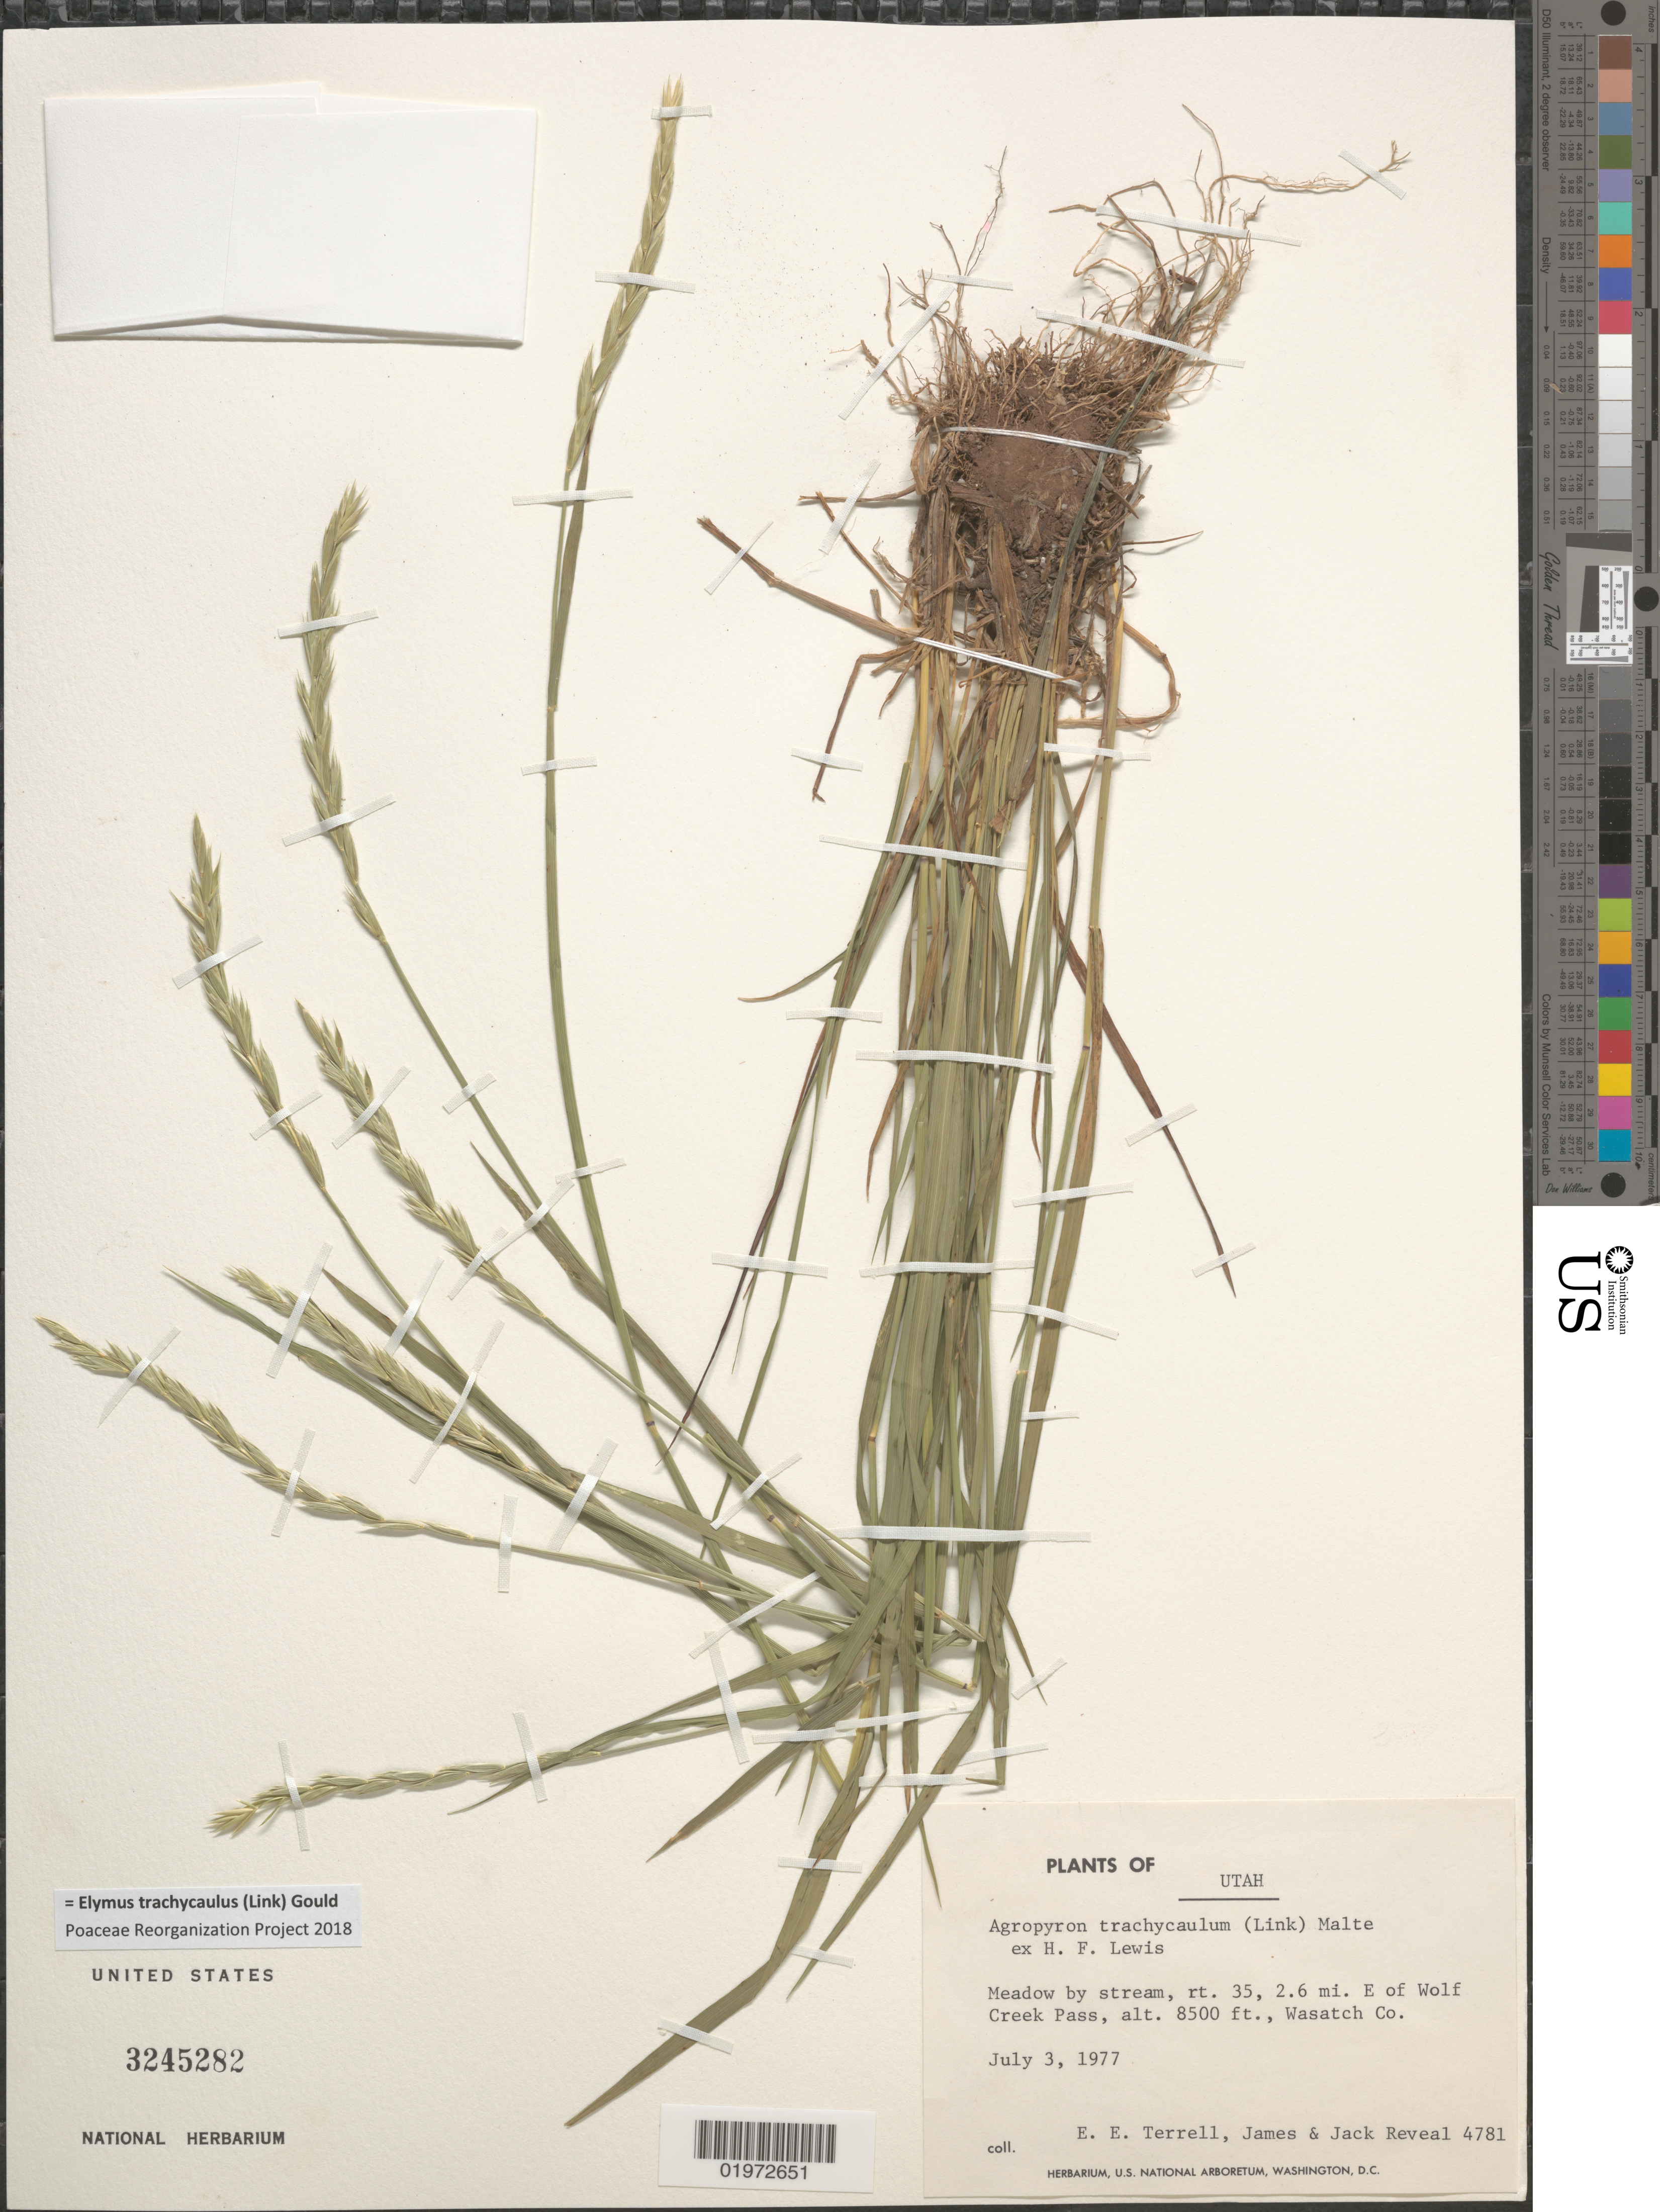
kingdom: Plantae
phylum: Tracheophyta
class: Liliopsida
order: Poales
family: Poaceae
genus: Elymus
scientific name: Elymus trachycaulus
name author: (Link) Gould ex Shinners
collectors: E. E. Terrell, J. Reveal & J. L. Reveal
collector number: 4781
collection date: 1977-07-03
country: United States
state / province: Utah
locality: Meadow by stream, rt. 35, 2.6 mi. E of Wolf Creek Pass, Wasatch Co.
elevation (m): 2591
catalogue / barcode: US 3245282